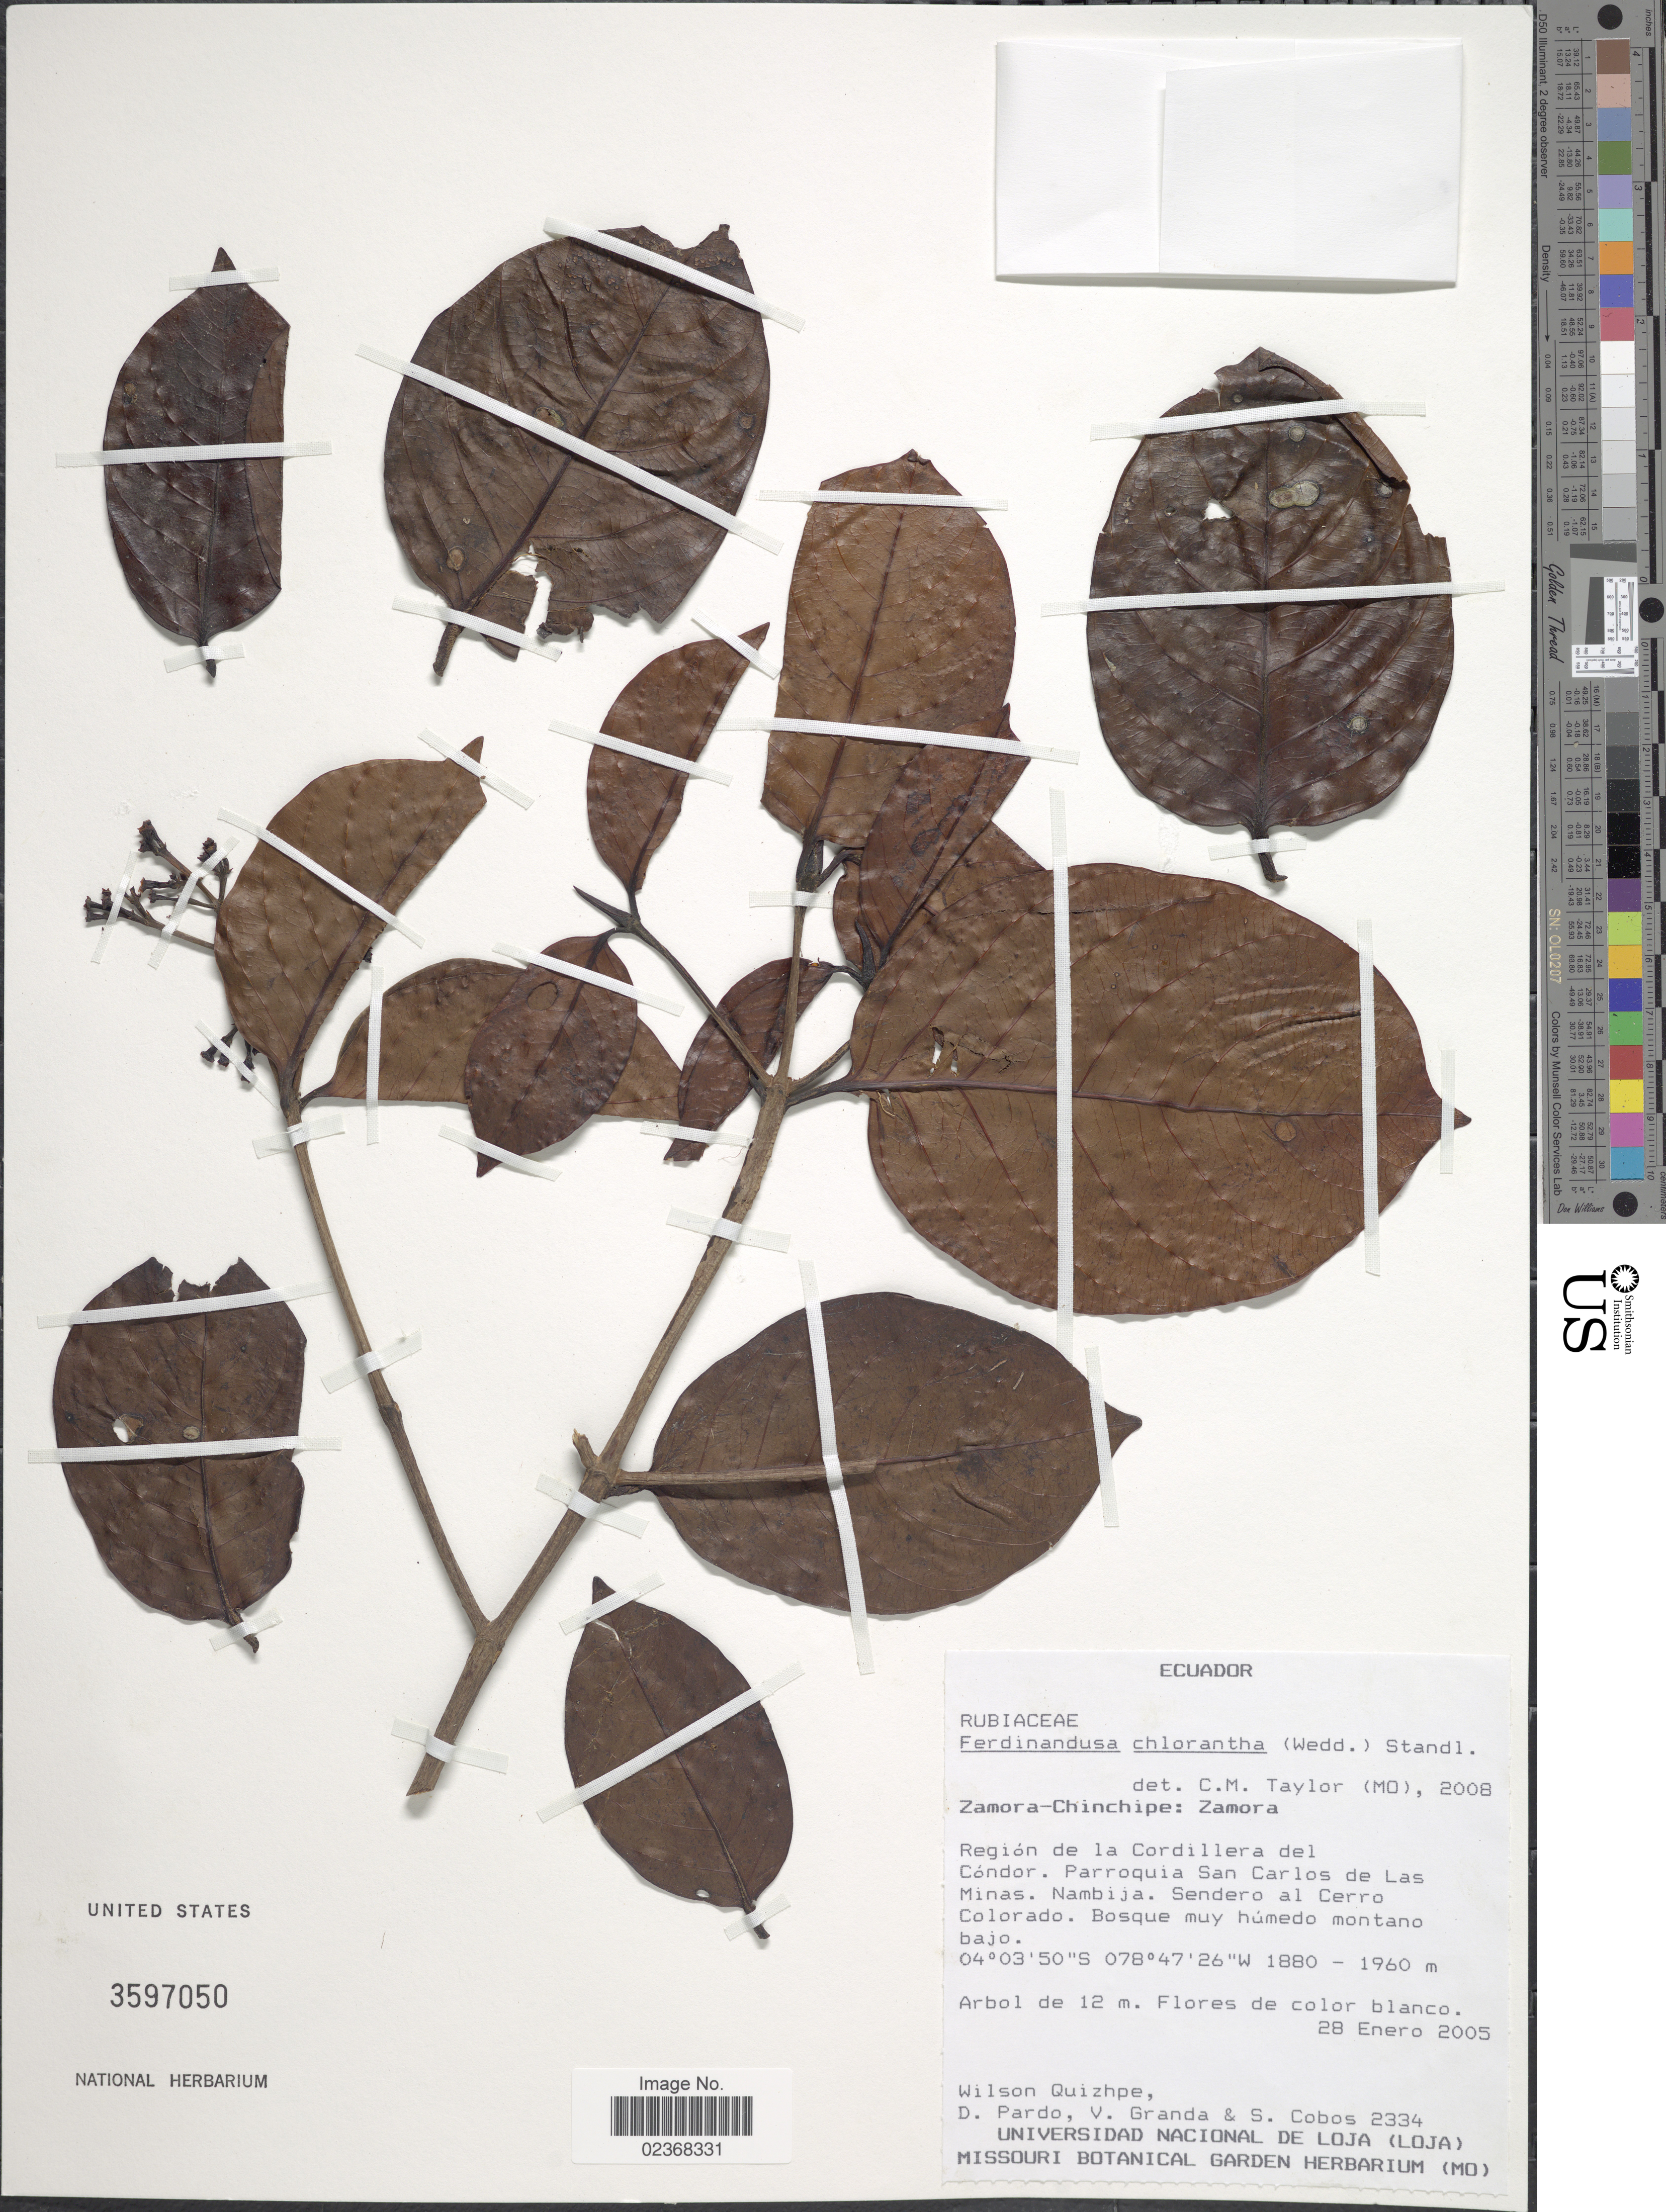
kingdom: Plantae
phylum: Tracheophyta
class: Magnoliopsida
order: Gentianales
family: Rubiaceae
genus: Ferdinandusa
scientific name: Ferdinandusa chlorantha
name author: (Wedd.) Standl.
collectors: W. Quizhpe, D. Pardo, V. Granda & S. Cobos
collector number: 2334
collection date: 2005-01-28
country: Ecuador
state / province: Zamora-Chinchipe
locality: Zamora-Chinchipe: Zamora, Region de la Cordillera del Condor, Parroquia San Carlos de Las Minas, Nabija, Sendero al Cerro Colorado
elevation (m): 1880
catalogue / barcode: US 3597050